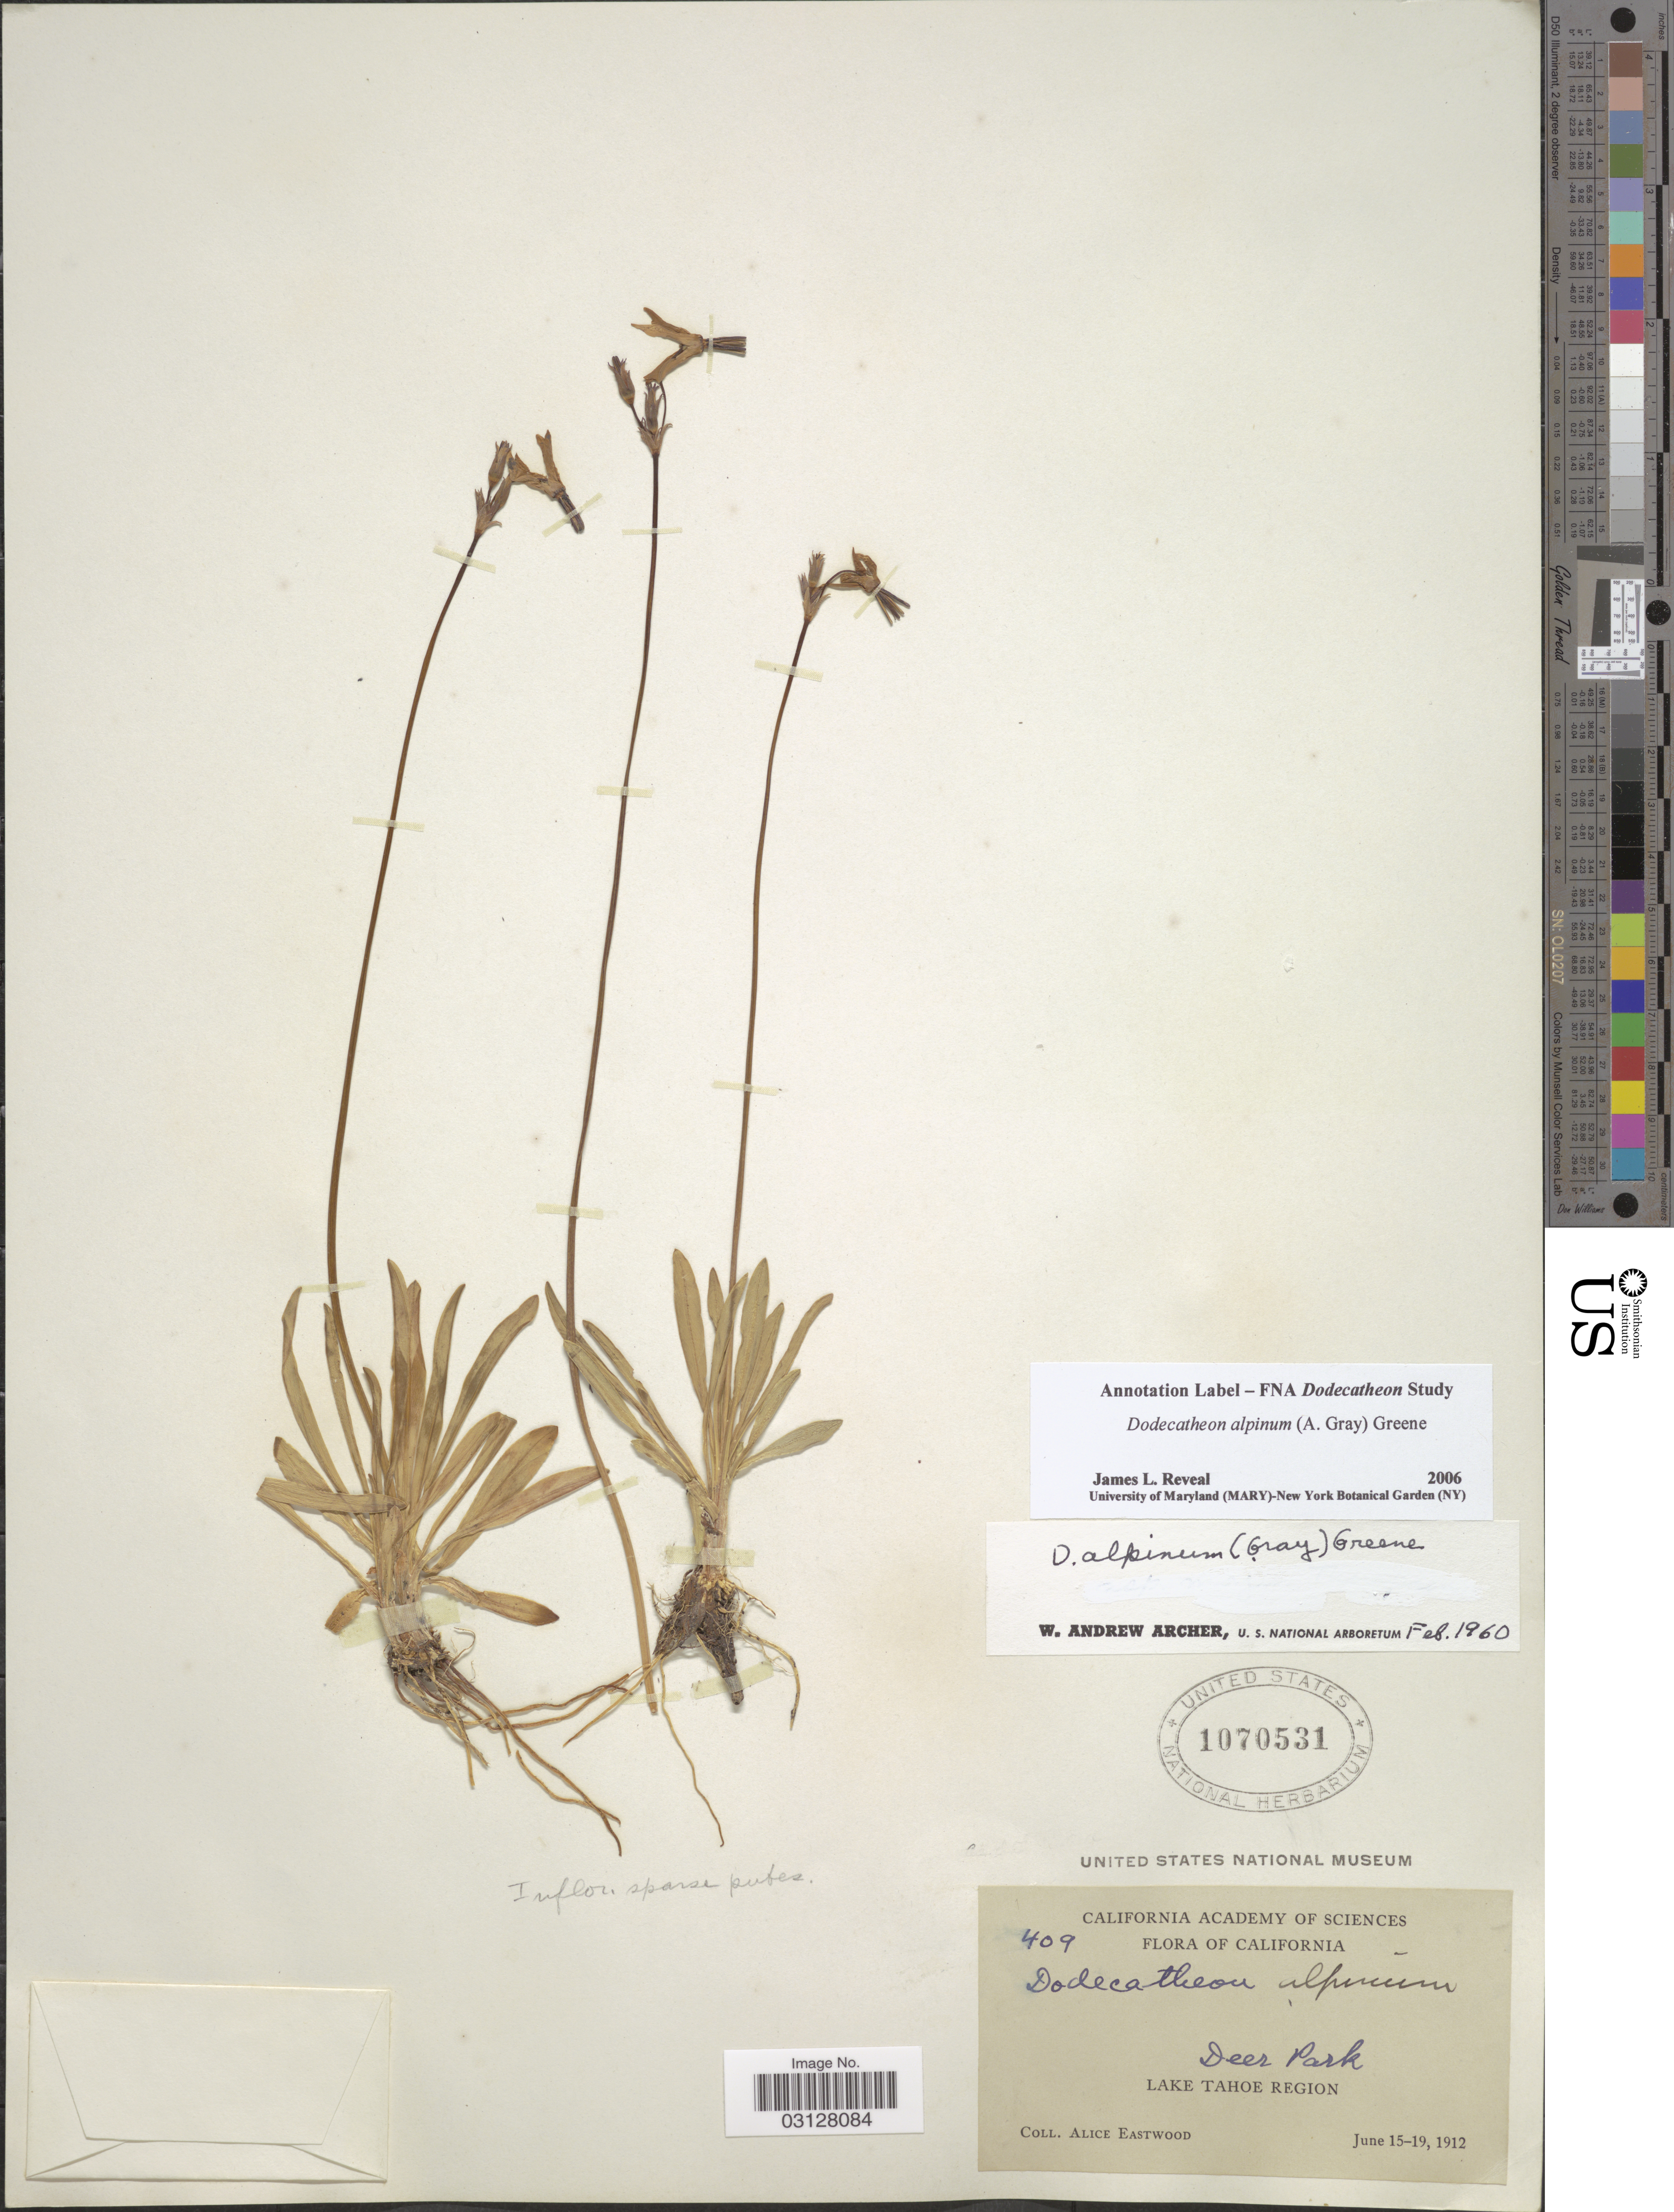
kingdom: Plantae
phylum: Tracheophyta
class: Magnoliopsida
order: Ericales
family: Primulaceae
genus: Dodecatheon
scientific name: Dodecatheon alpinum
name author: (A. Gray) Greene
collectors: A. Eastwood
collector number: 409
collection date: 1912-06-15/1912-06-19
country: United States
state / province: California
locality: Deer Park. Lake Tahoe Region.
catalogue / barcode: US 1070531